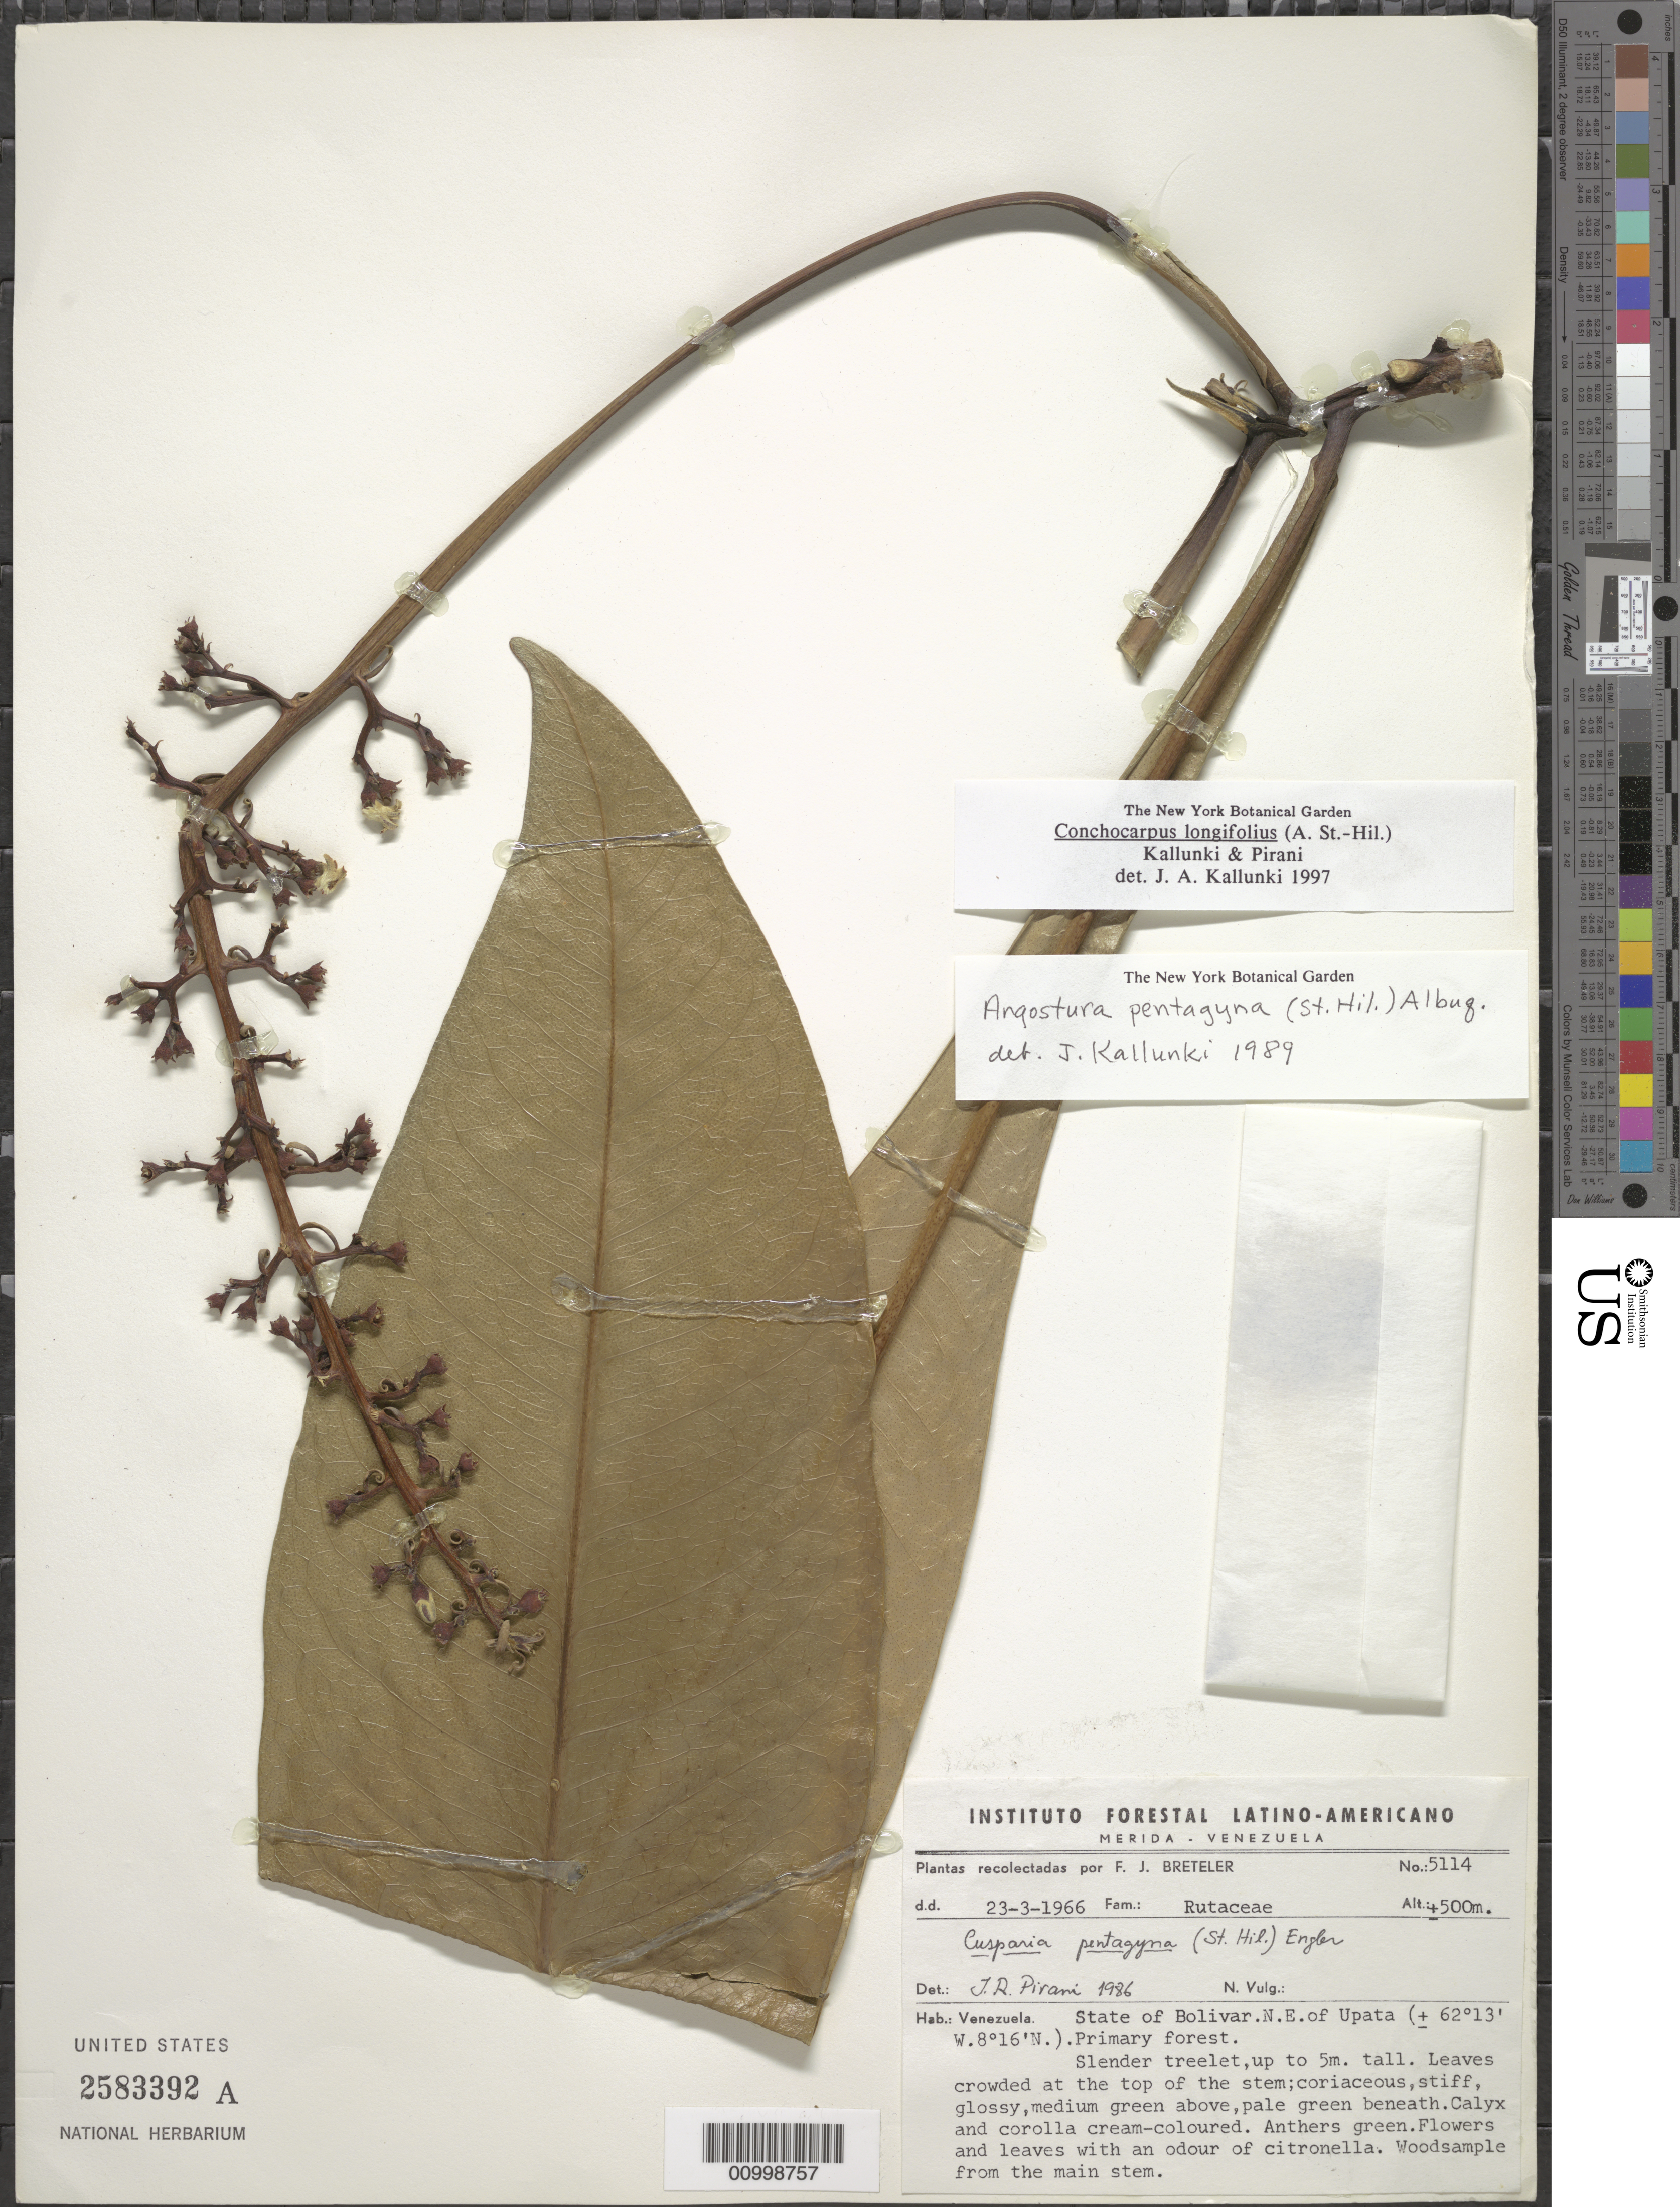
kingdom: Plantae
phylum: Tracheophyta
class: Magnoliopsida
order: Sapindales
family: Rutaceae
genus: Conchocarpus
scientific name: Conchocarpus longifolius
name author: (A. St.-Hil.) Kallunki & Pirani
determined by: Kallunki, Jacquelyn A.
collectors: F. J. Breteler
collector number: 5114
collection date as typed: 23-Mar-66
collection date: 1966-03-23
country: Venezuela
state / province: Bolívar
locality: Upata, NE of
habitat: Primary forest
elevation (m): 500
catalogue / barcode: US 3583392A